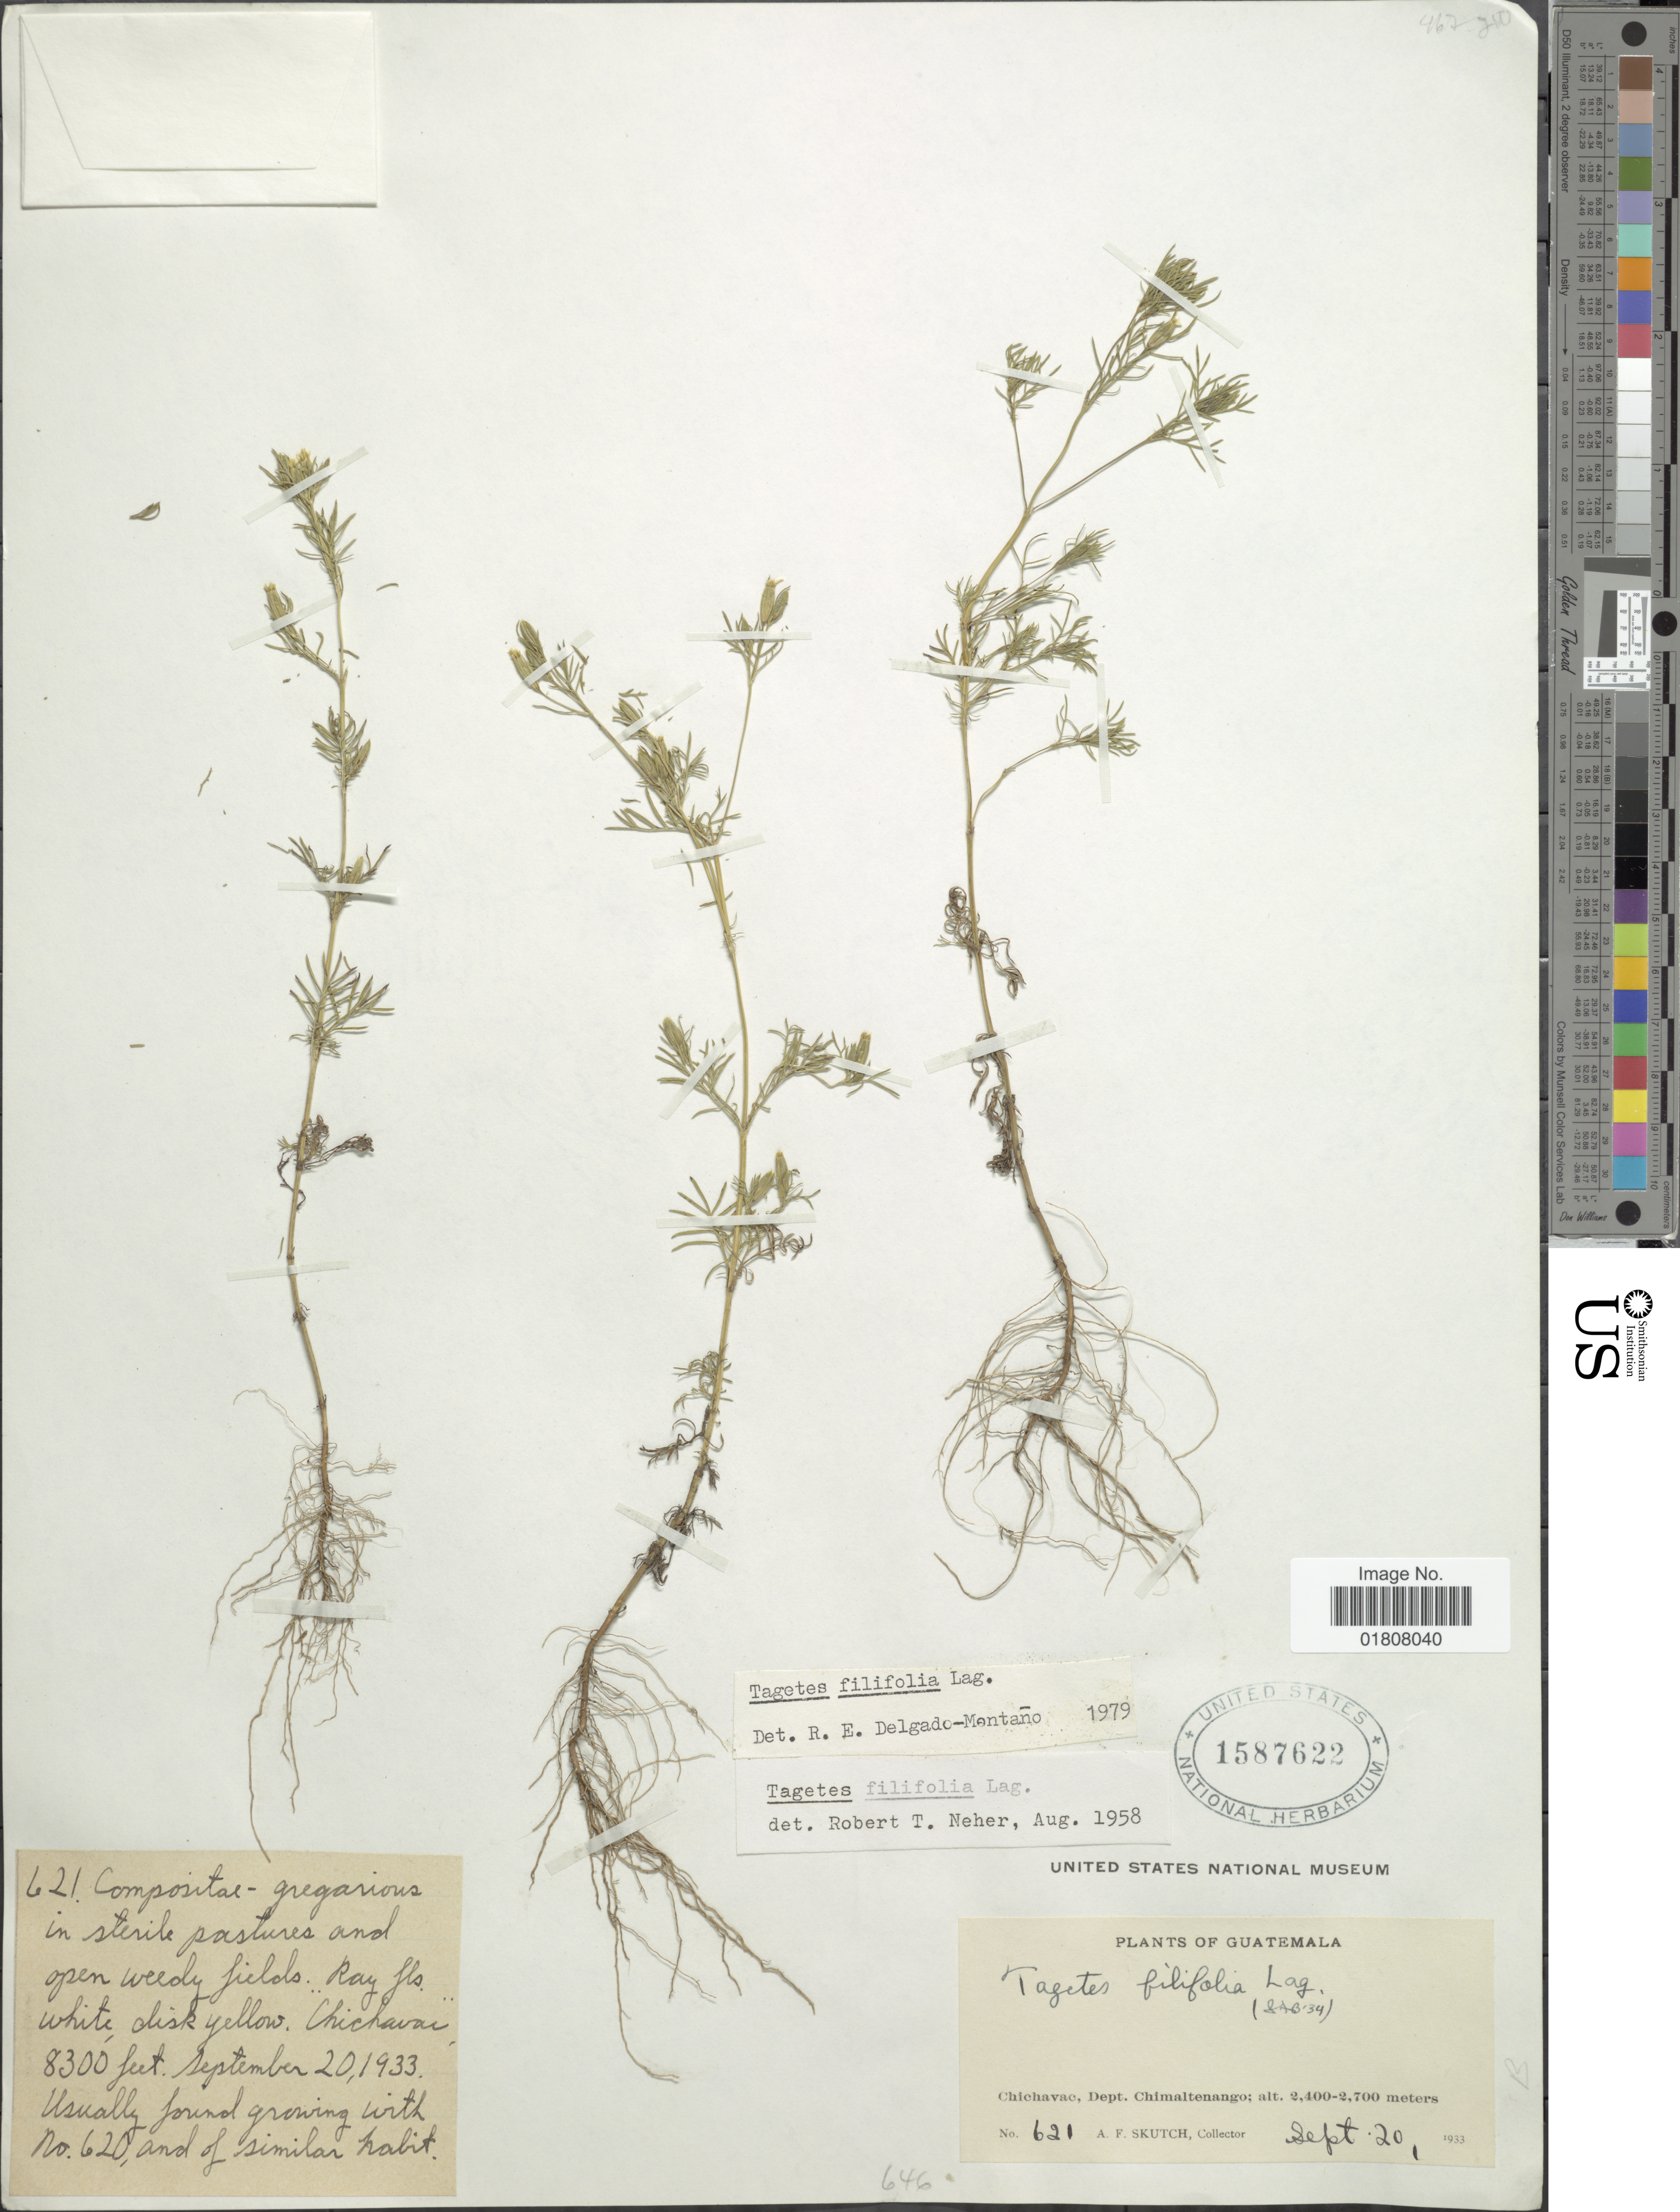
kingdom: Plantae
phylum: Tracheophyta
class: Magnoliopsida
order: Asterales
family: Asteraceae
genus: Tagetes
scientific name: Tagetes filifolia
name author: Lag.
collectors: A. F. Skutch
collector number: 621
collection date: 1933-09-20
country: Guatemala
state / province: Chimaltenango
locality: Chichavac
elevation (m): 2530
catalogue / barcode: US 1587622